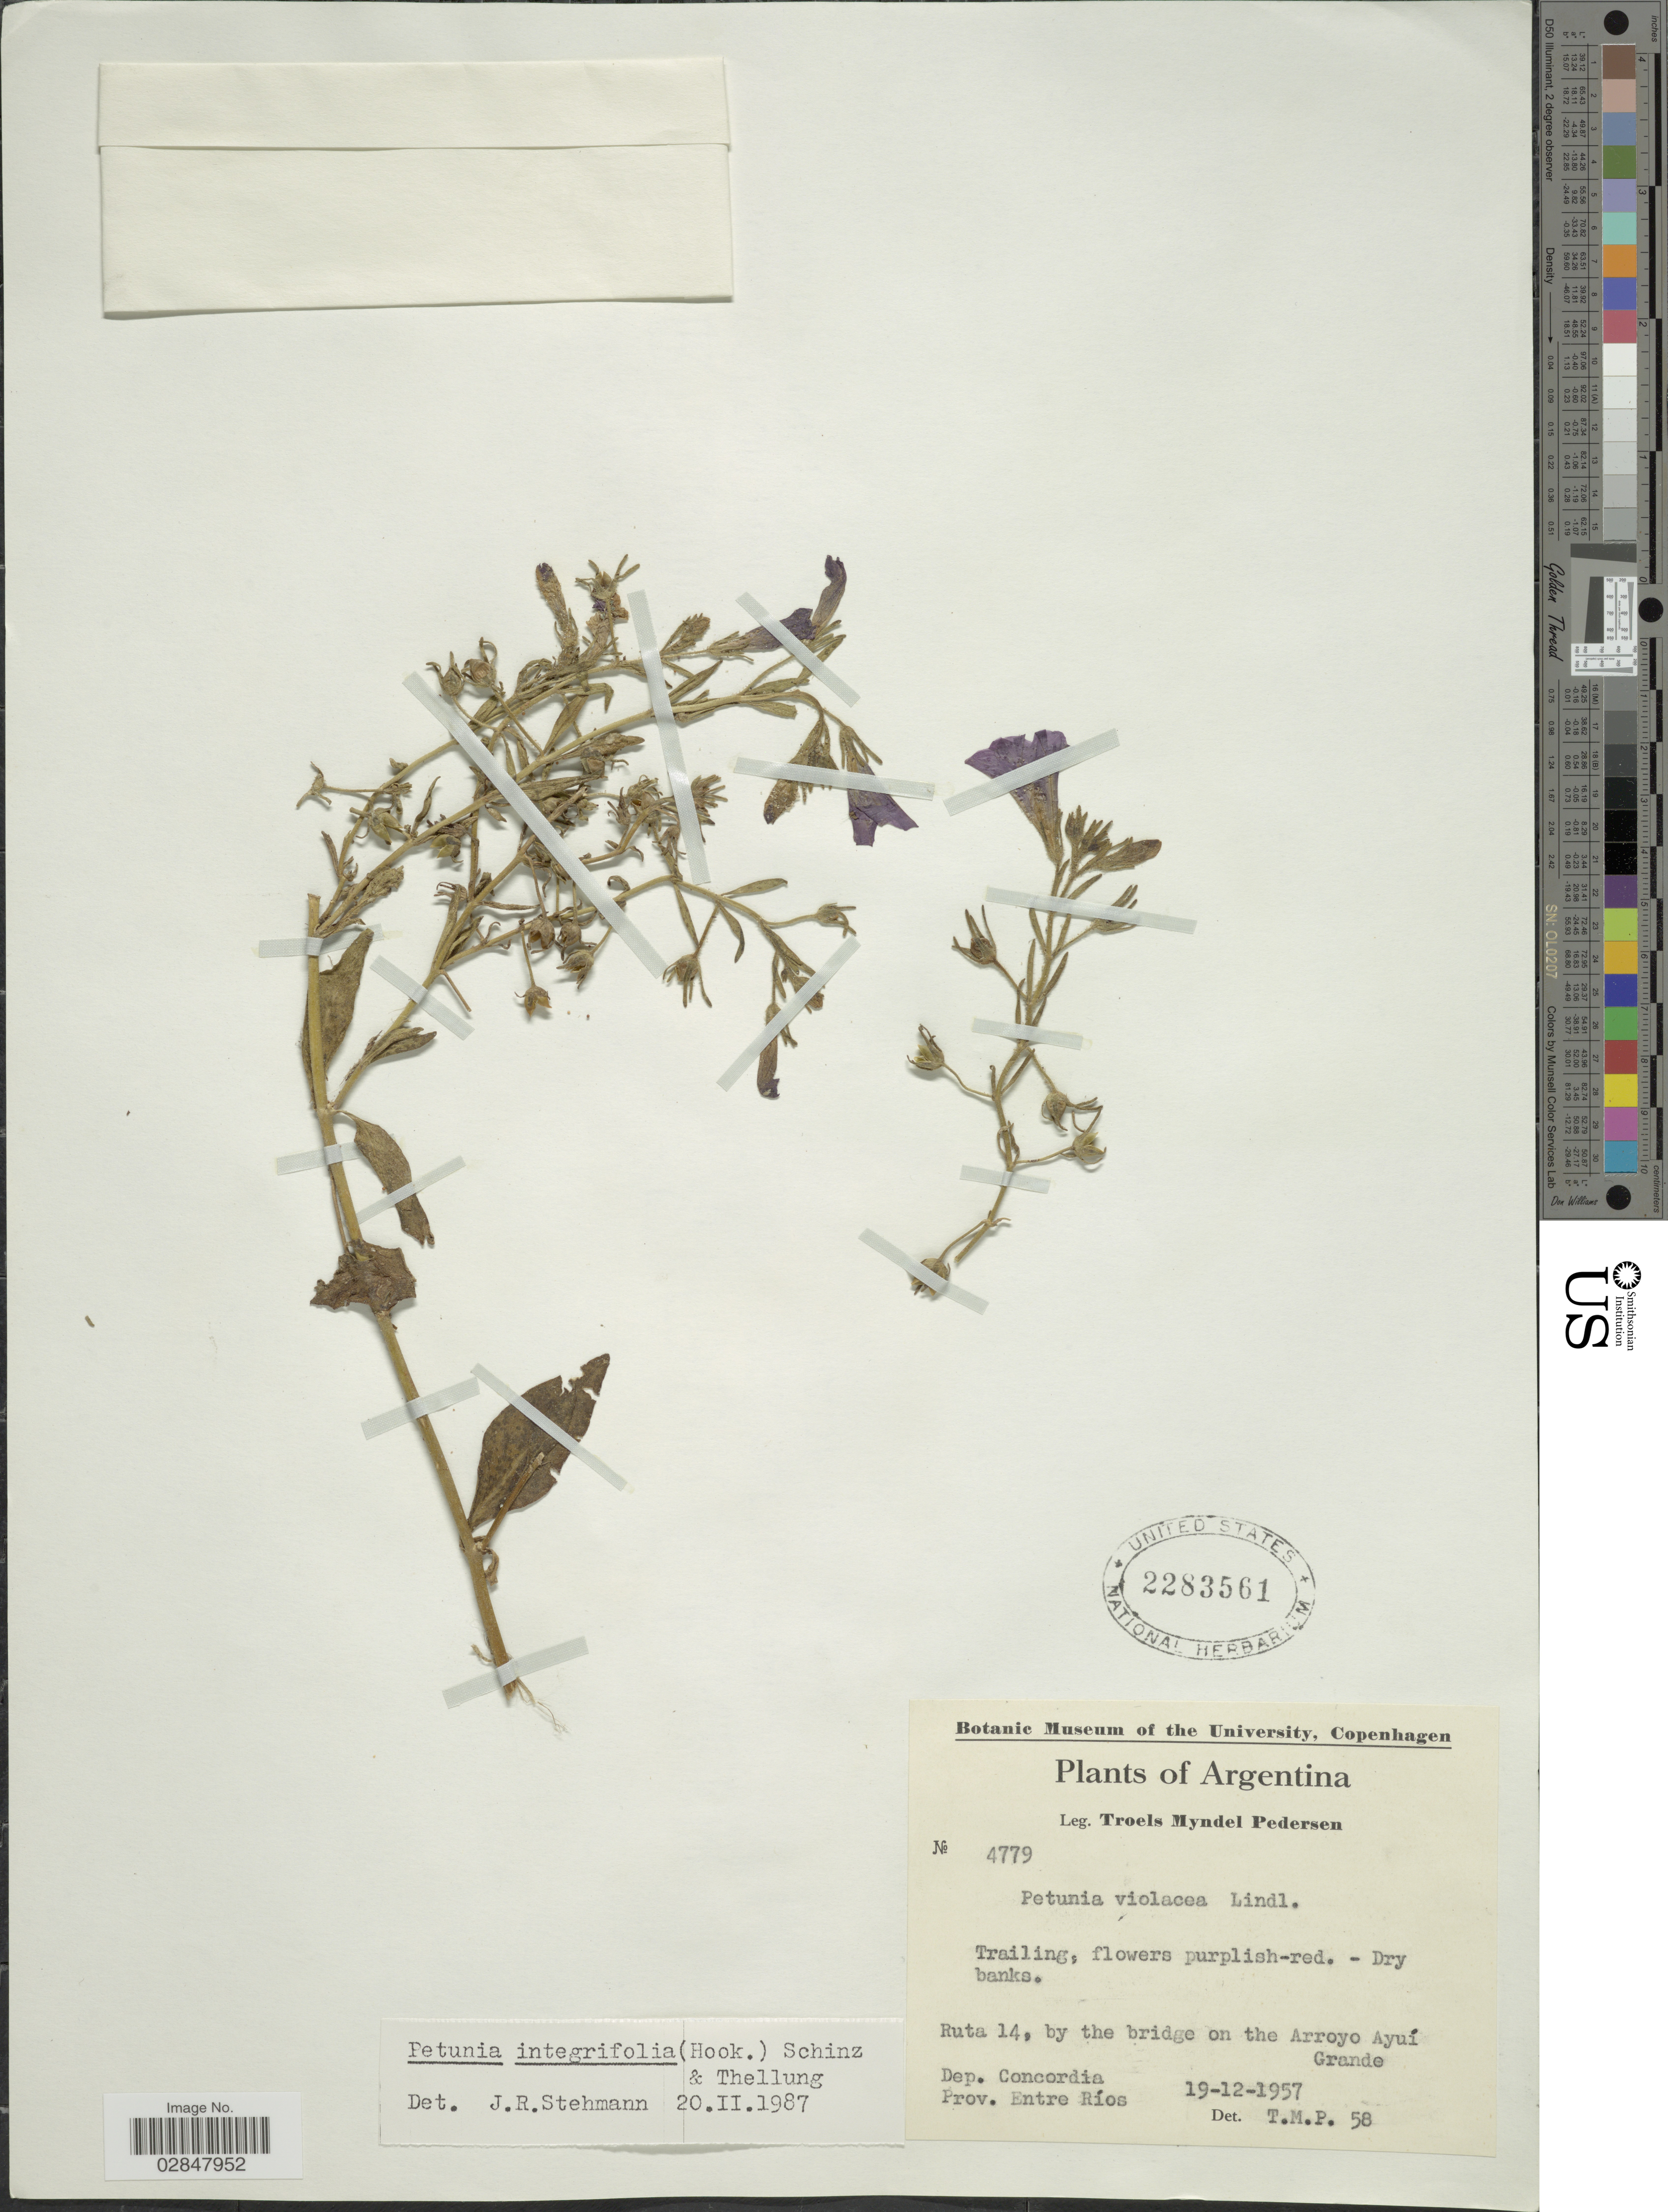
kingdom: Plantae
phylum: Tracheophyta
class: Magnoliopsida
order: Solanales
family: Solanaceae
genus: Petunia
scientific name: Petunia integrifolia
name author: (Hook.) Schinz & Thell.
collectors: T. Pederson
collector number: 4779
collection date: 1957-12-19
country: Argentina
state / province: Entre Rios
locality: Ruta 14, by the bridge on the Arroyo Ayuí Grande, Dep. Concordia.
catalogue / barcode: US 2283561